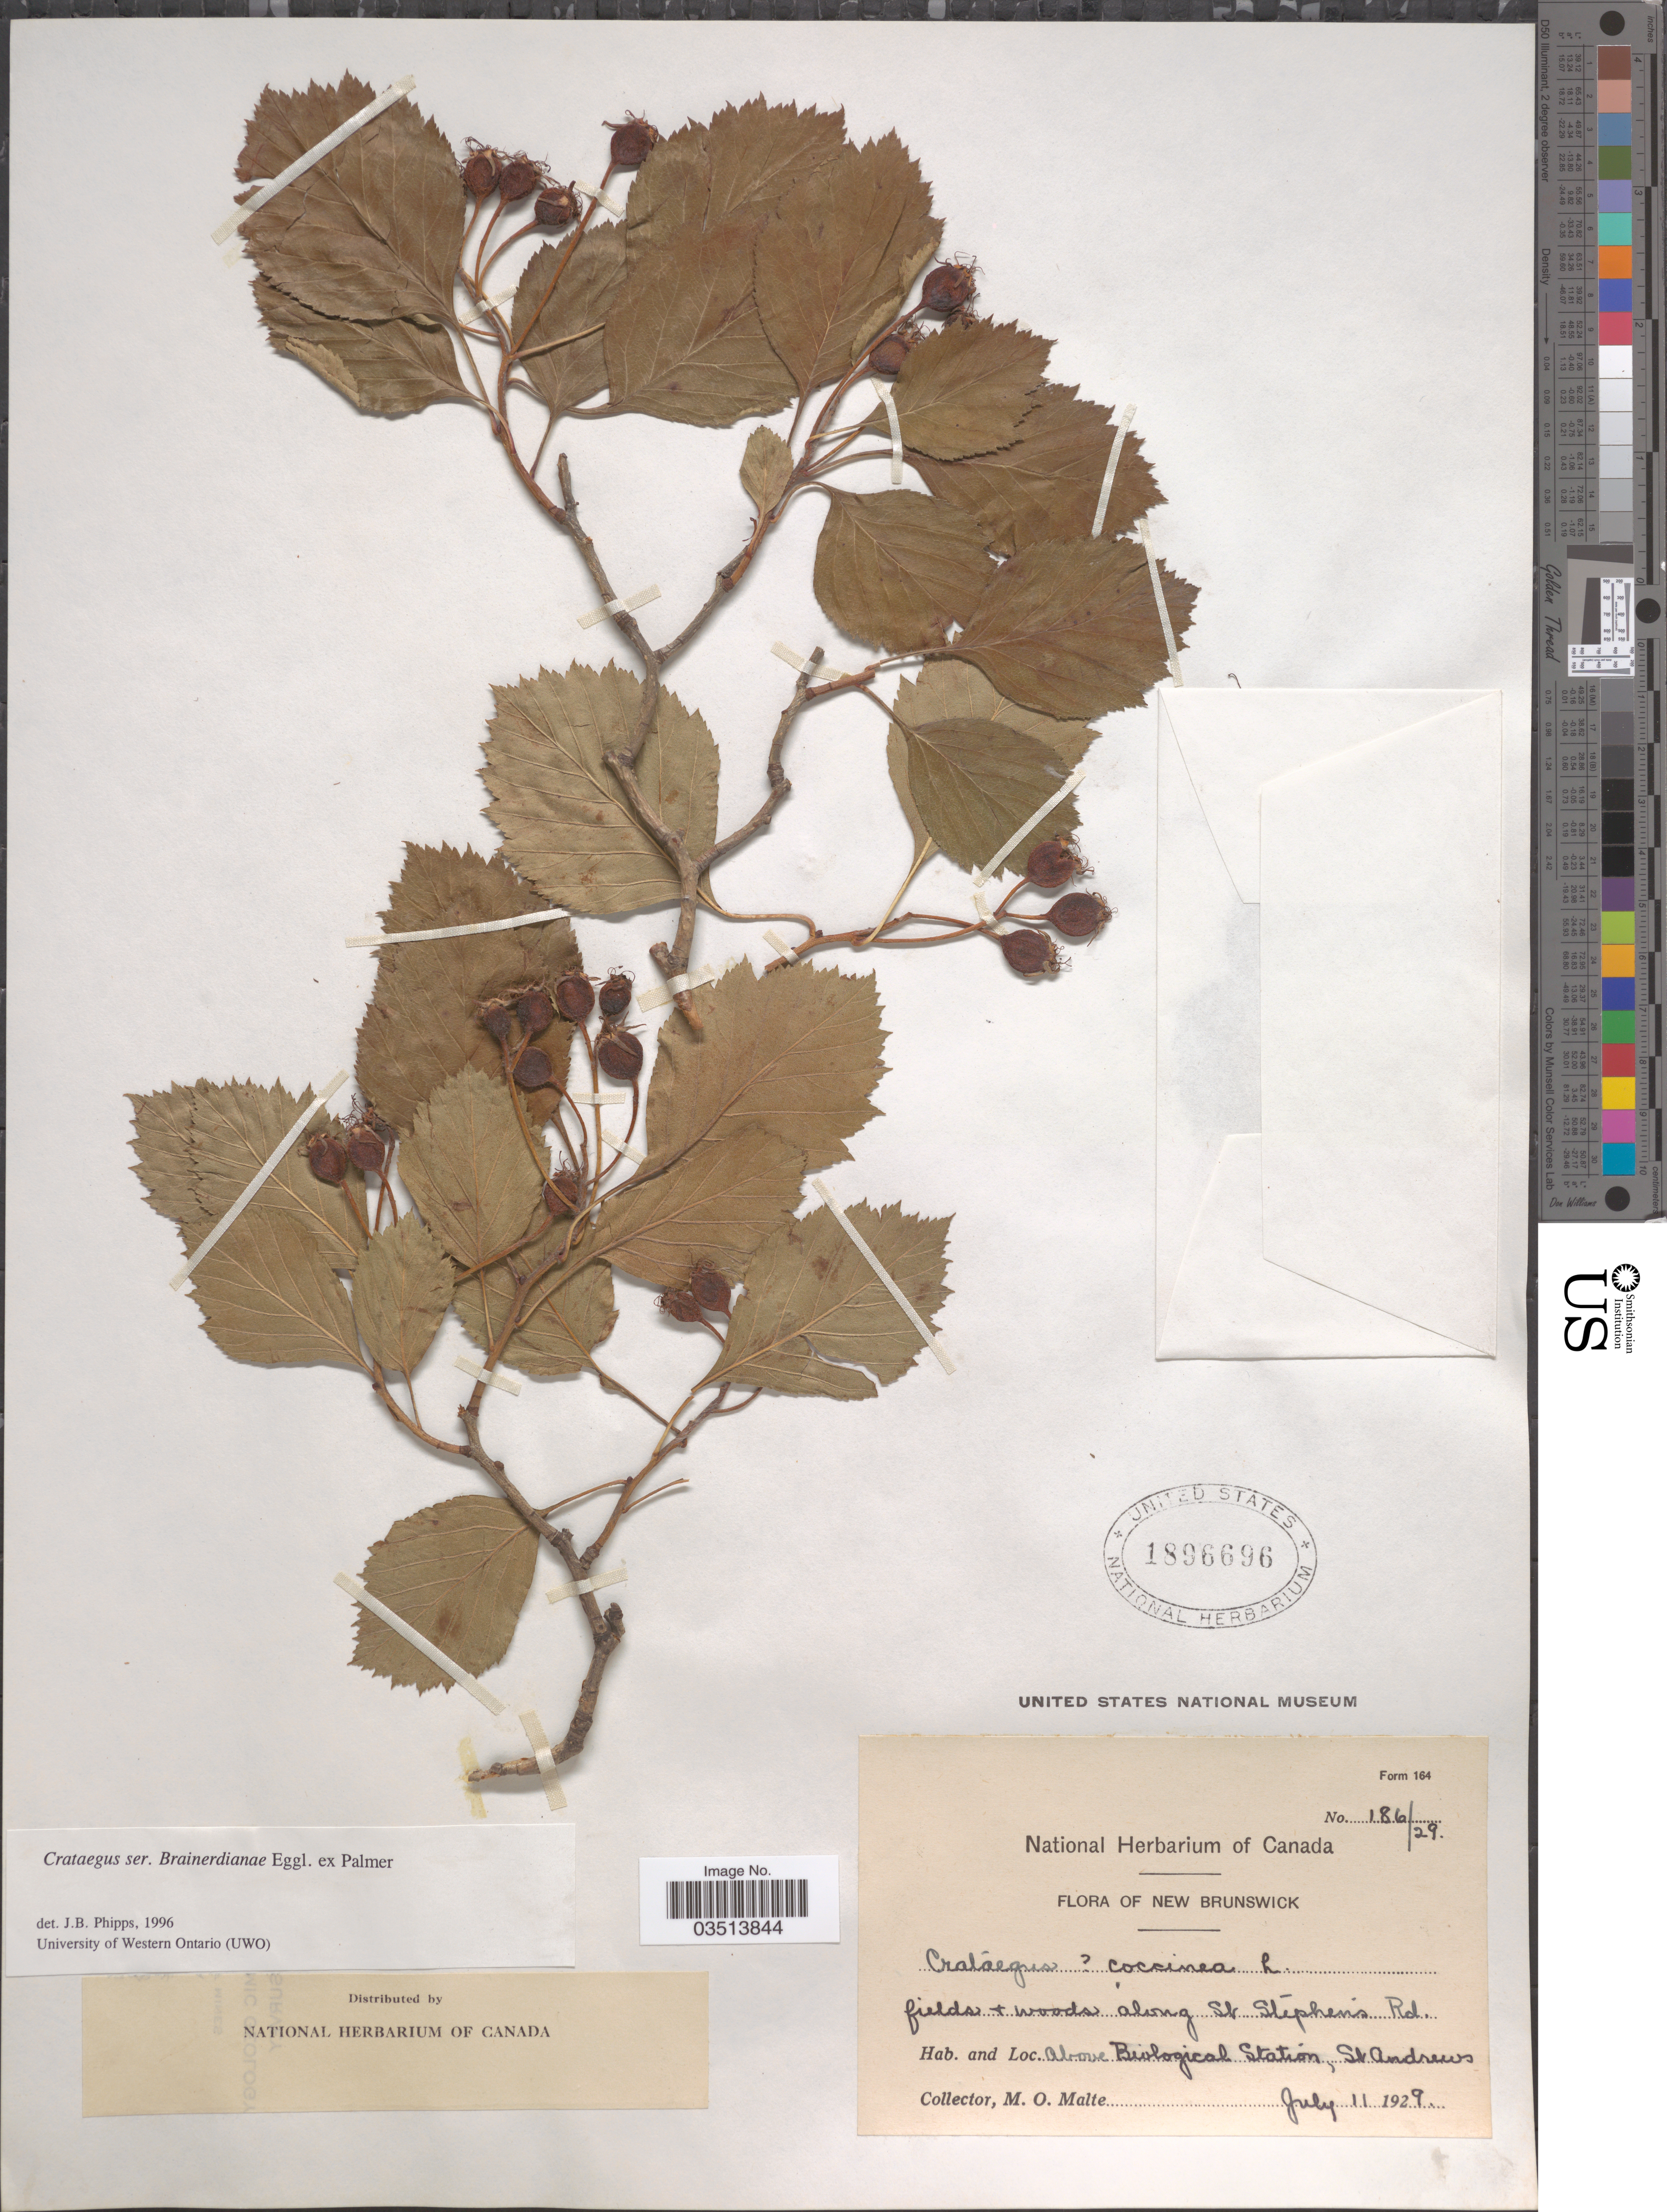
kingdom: Plantae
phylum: Tracheophyta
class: Magnoliopsida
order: Rosales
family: Rosaceae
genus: Crataegus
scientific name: Crataegus coccinea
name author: Ashe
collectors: M. O. Malte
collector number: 186/29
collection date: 1929-07-11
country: Canada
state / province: New Brunswick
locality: Along St Stephen's Rd. Above Biological Station, St Andrews.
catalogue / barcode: US 1896696